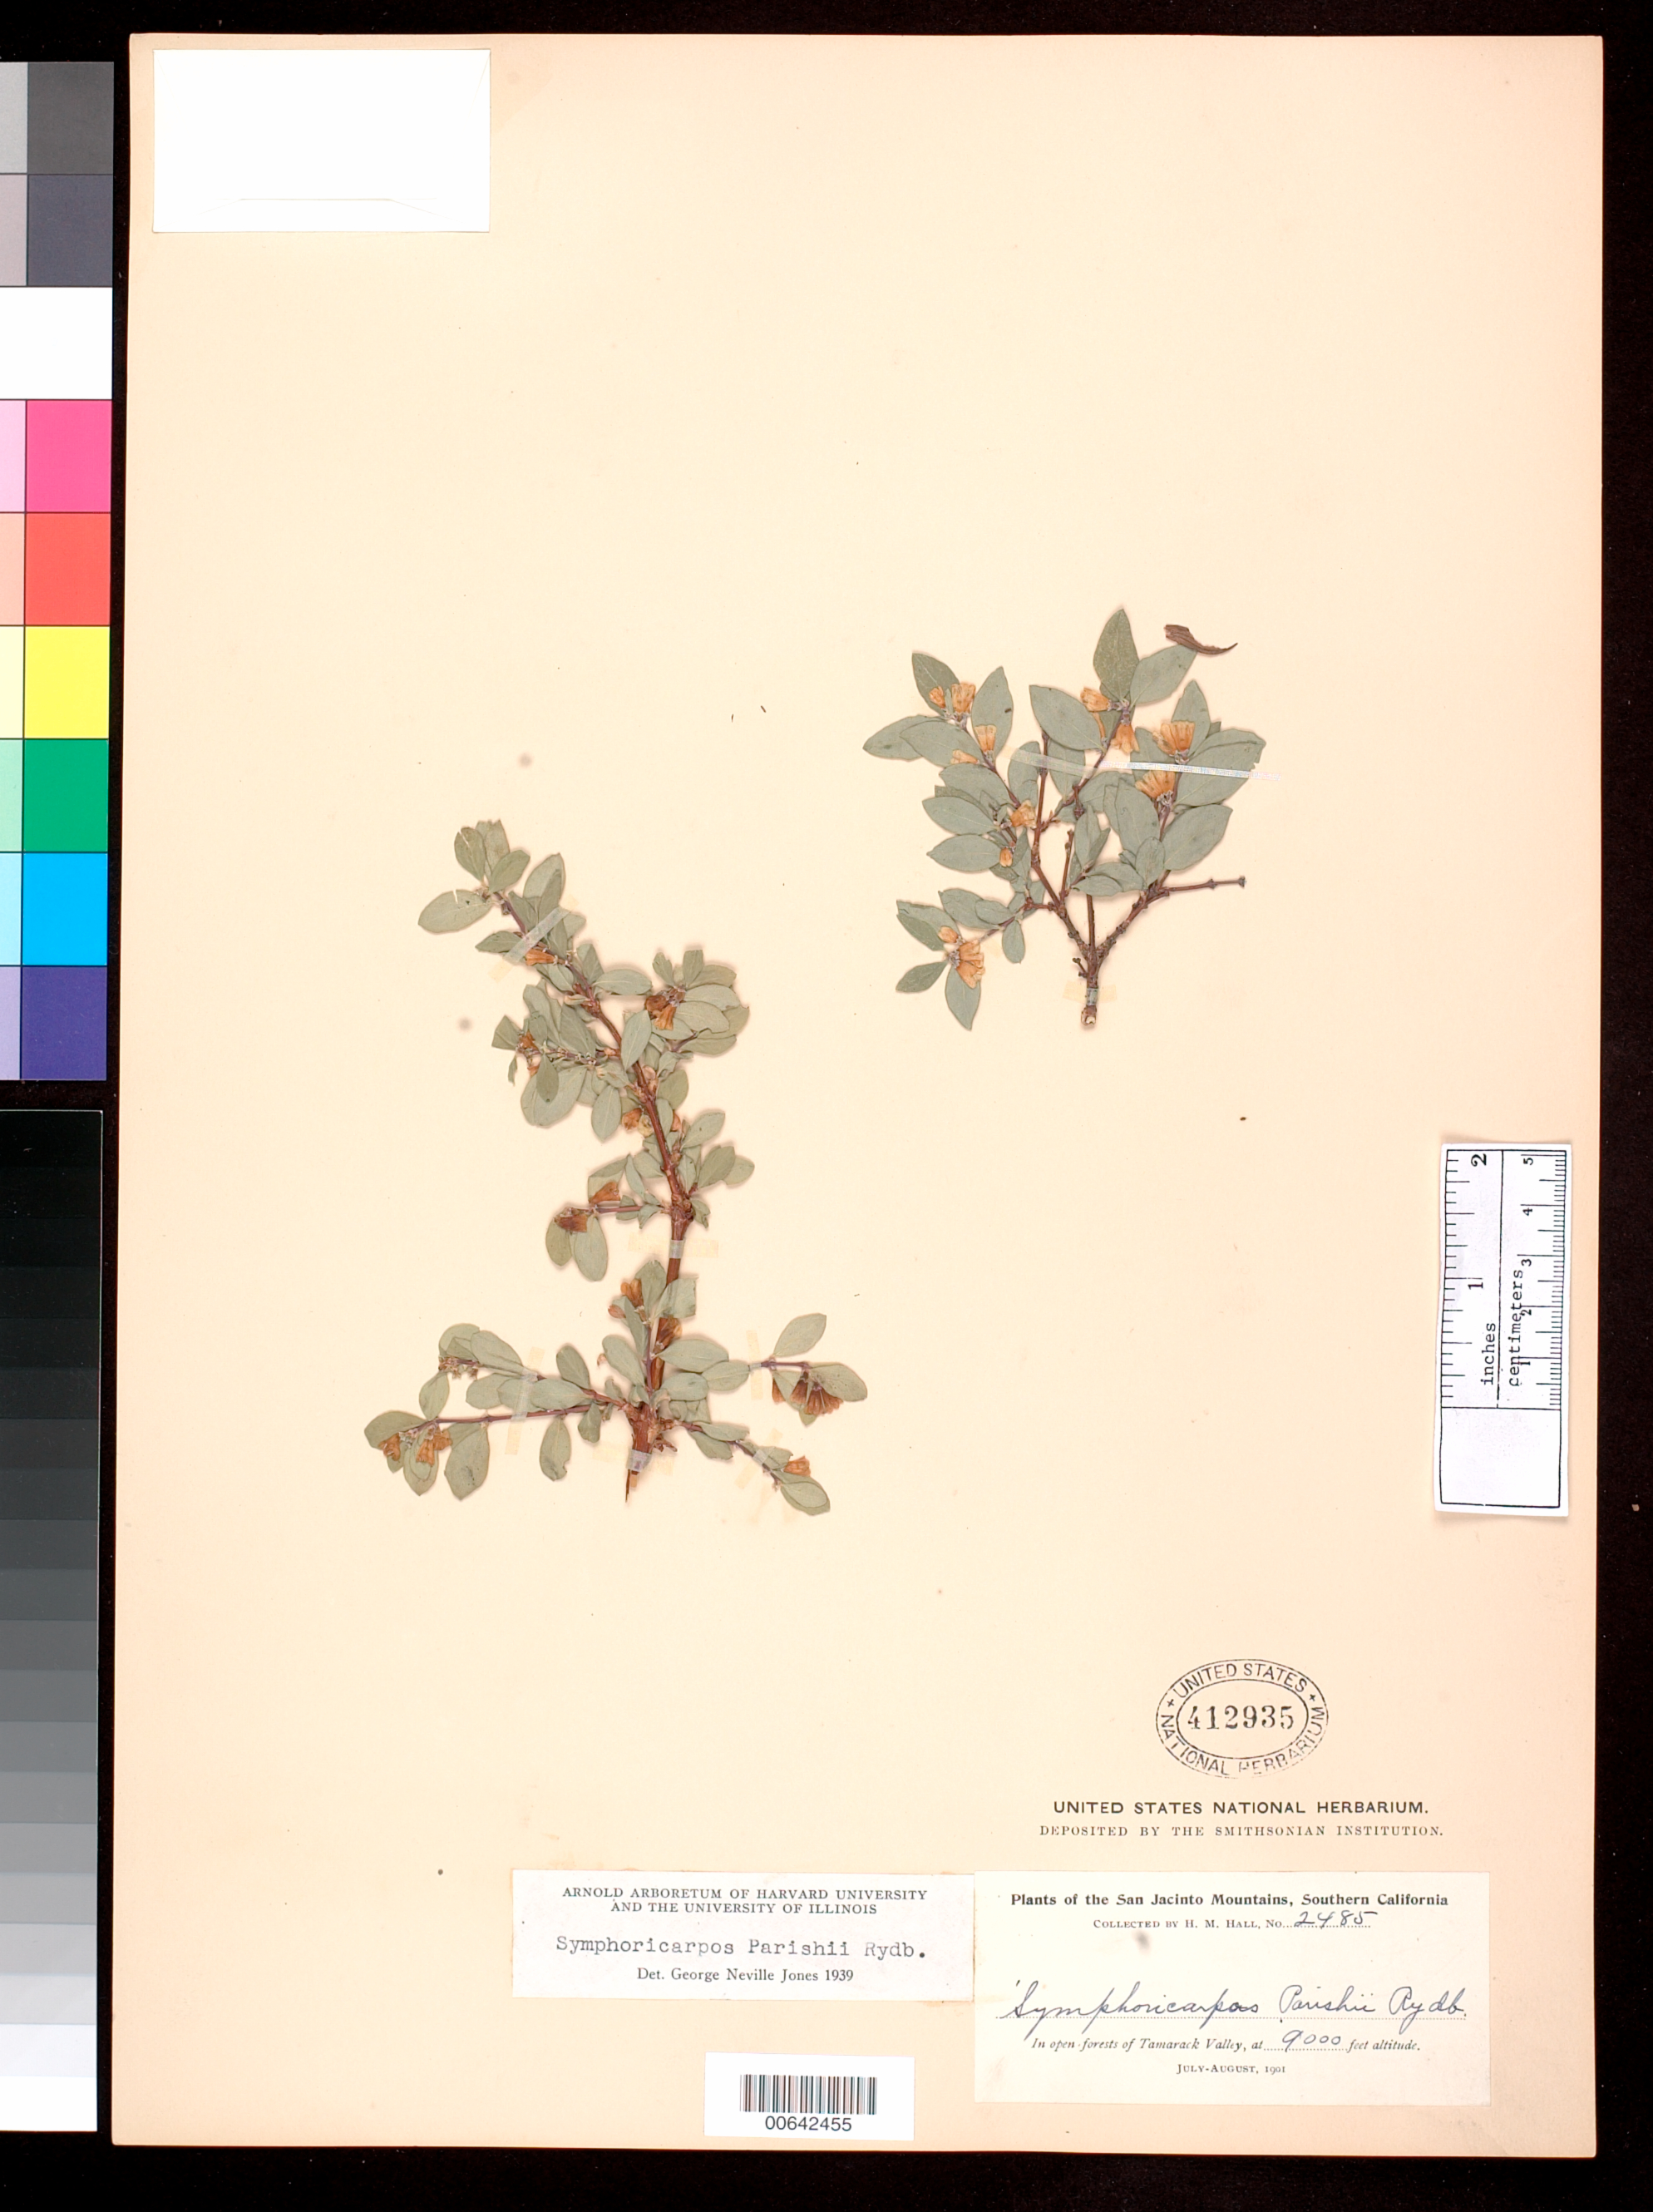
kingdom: Plantae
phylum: Tracheophyta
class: Magnoliopsida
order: Dipsacales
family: Caprifoliaceae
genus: Symphoricarpos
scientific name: Symphoricarpos parishii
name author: Rydb.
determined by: Jones, G. N.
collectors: H. M. Hall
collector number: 2485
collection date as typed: Jul 1901 to -- Aug 1901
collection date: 1901-07/1901-08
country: United States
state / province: California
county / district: Riverside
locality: San Jacinto Mts., Tamarack Valley.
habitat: In open forests.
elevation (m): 2743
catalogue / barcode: US 412935